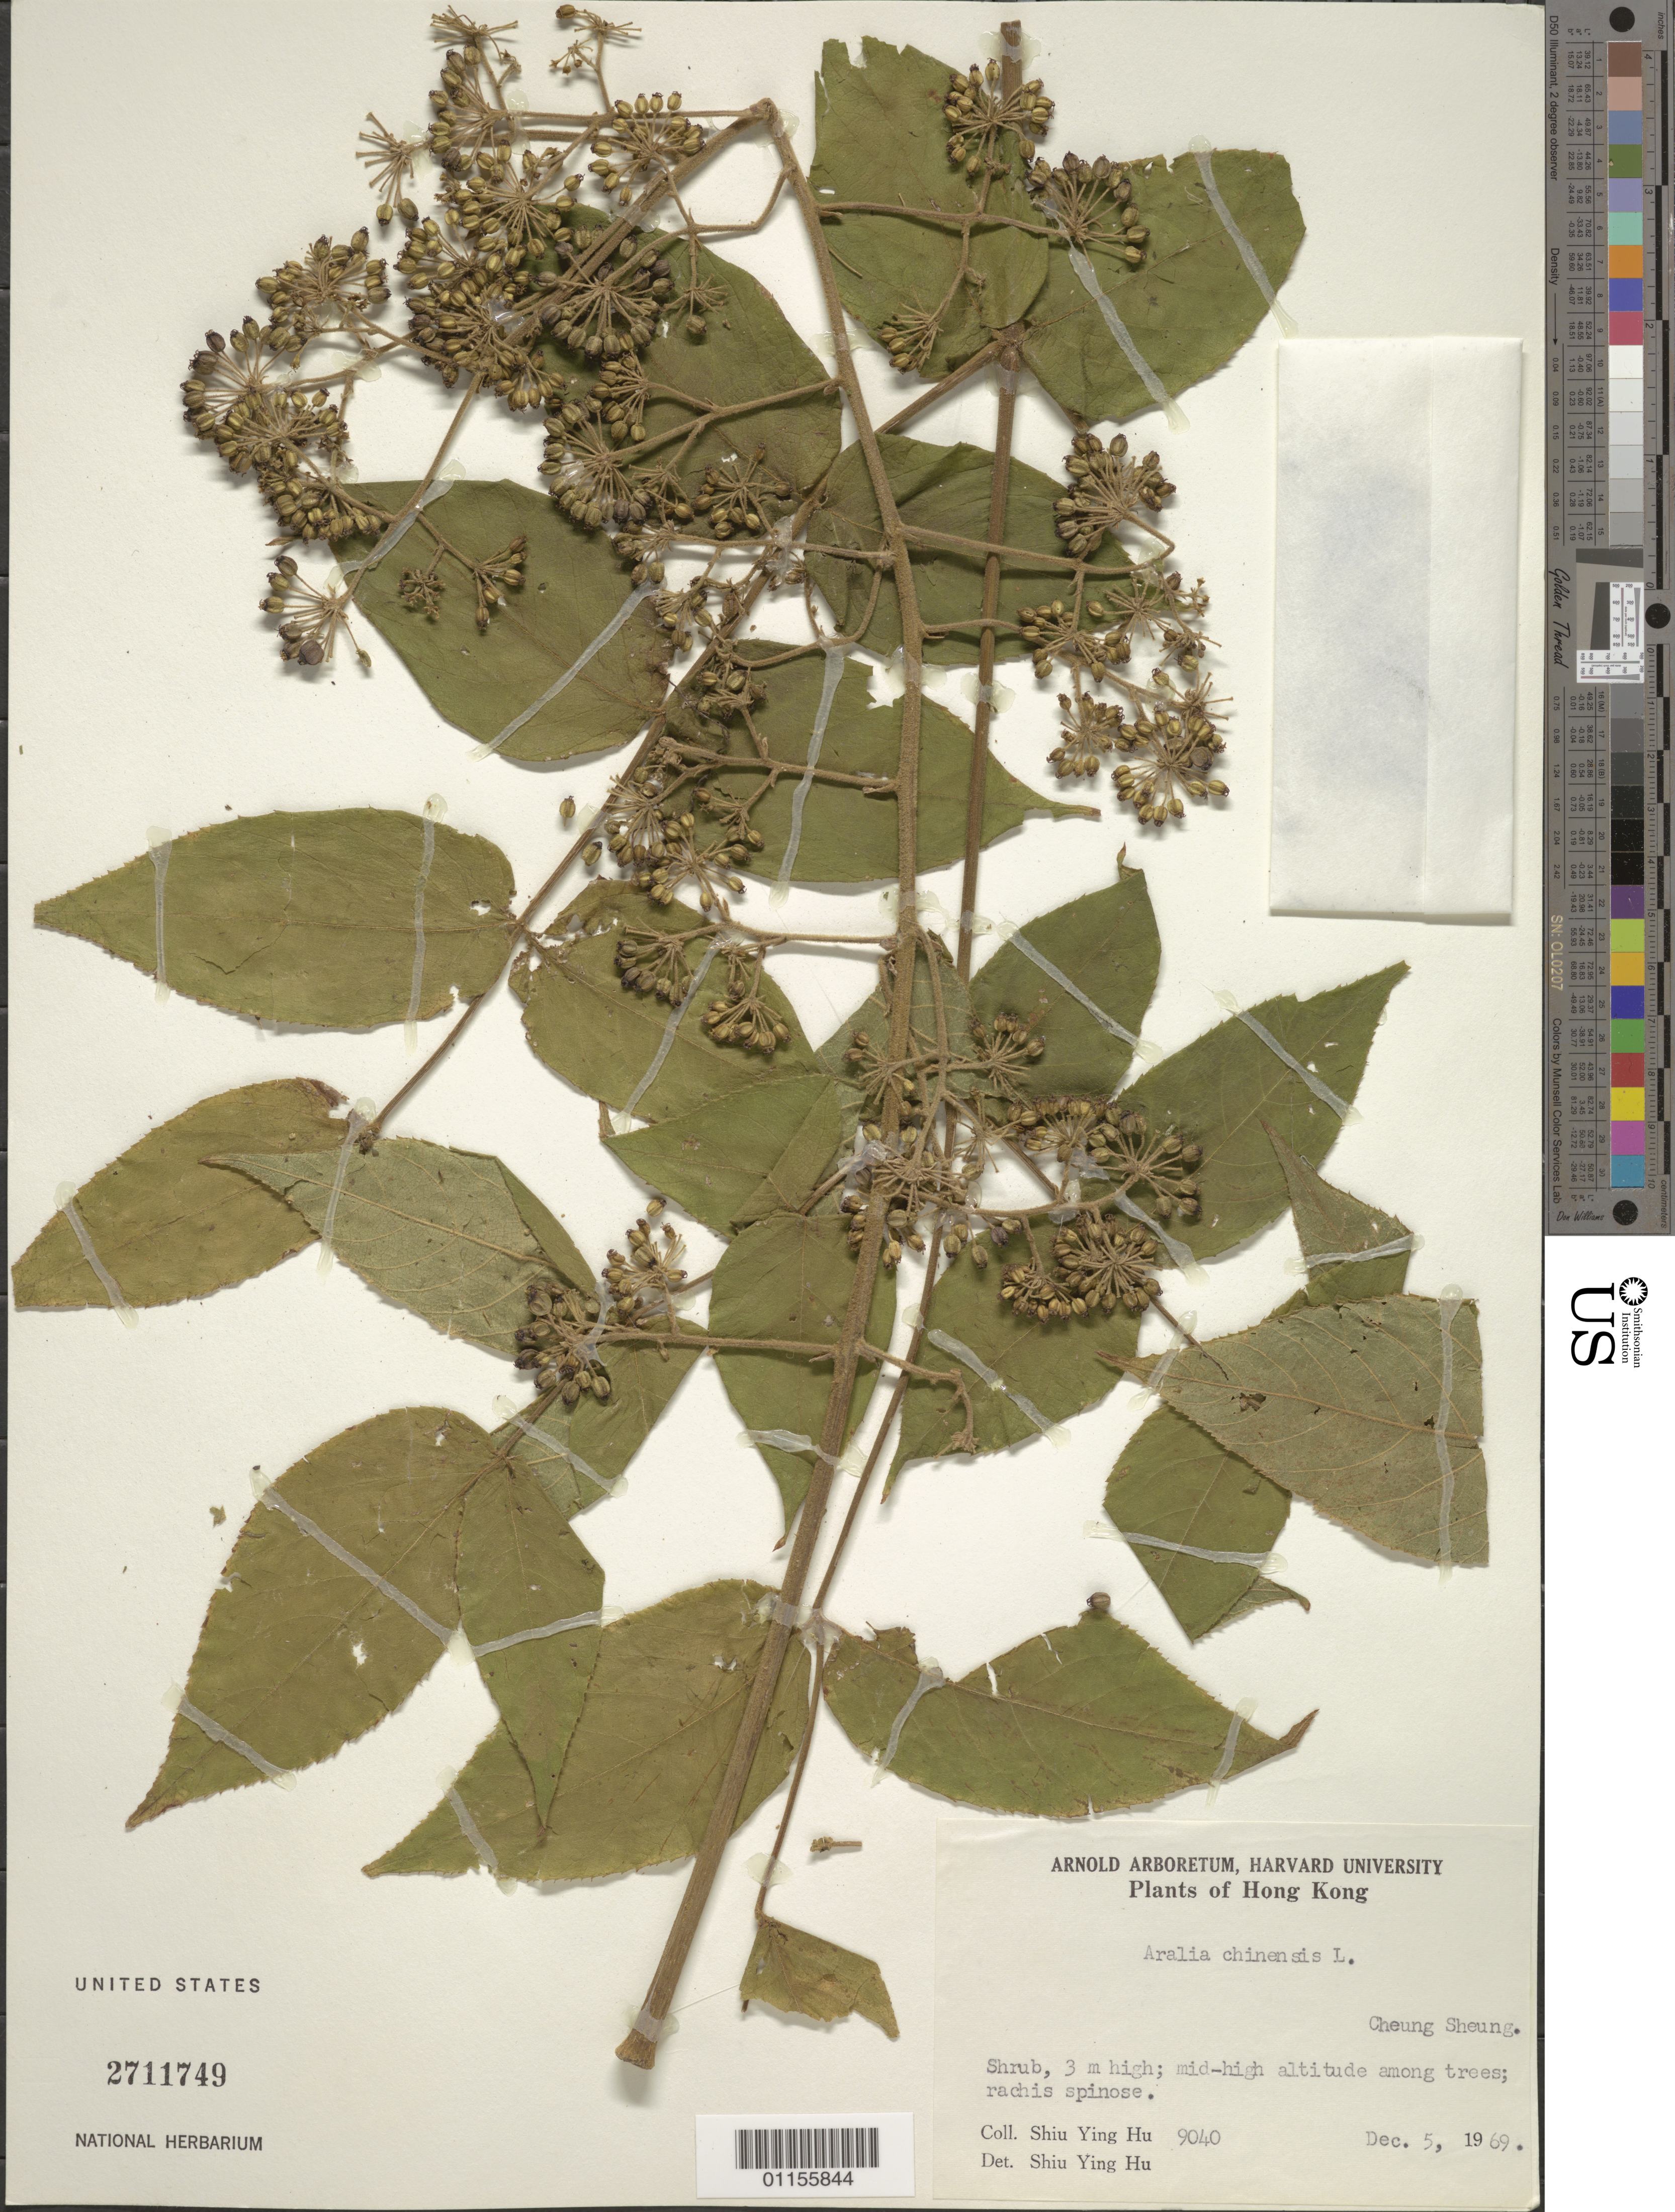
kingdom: Plantae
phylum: Tracheophyta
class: Magnoliopsida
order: Apiales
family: Araliaceae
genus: Aralia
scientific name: Aralia chinensis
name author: L.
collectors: S. Y. Hu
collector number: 9040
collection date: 1969-12-05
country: China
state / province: Hong Kong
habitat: Shrub.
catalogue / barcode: US 2711749